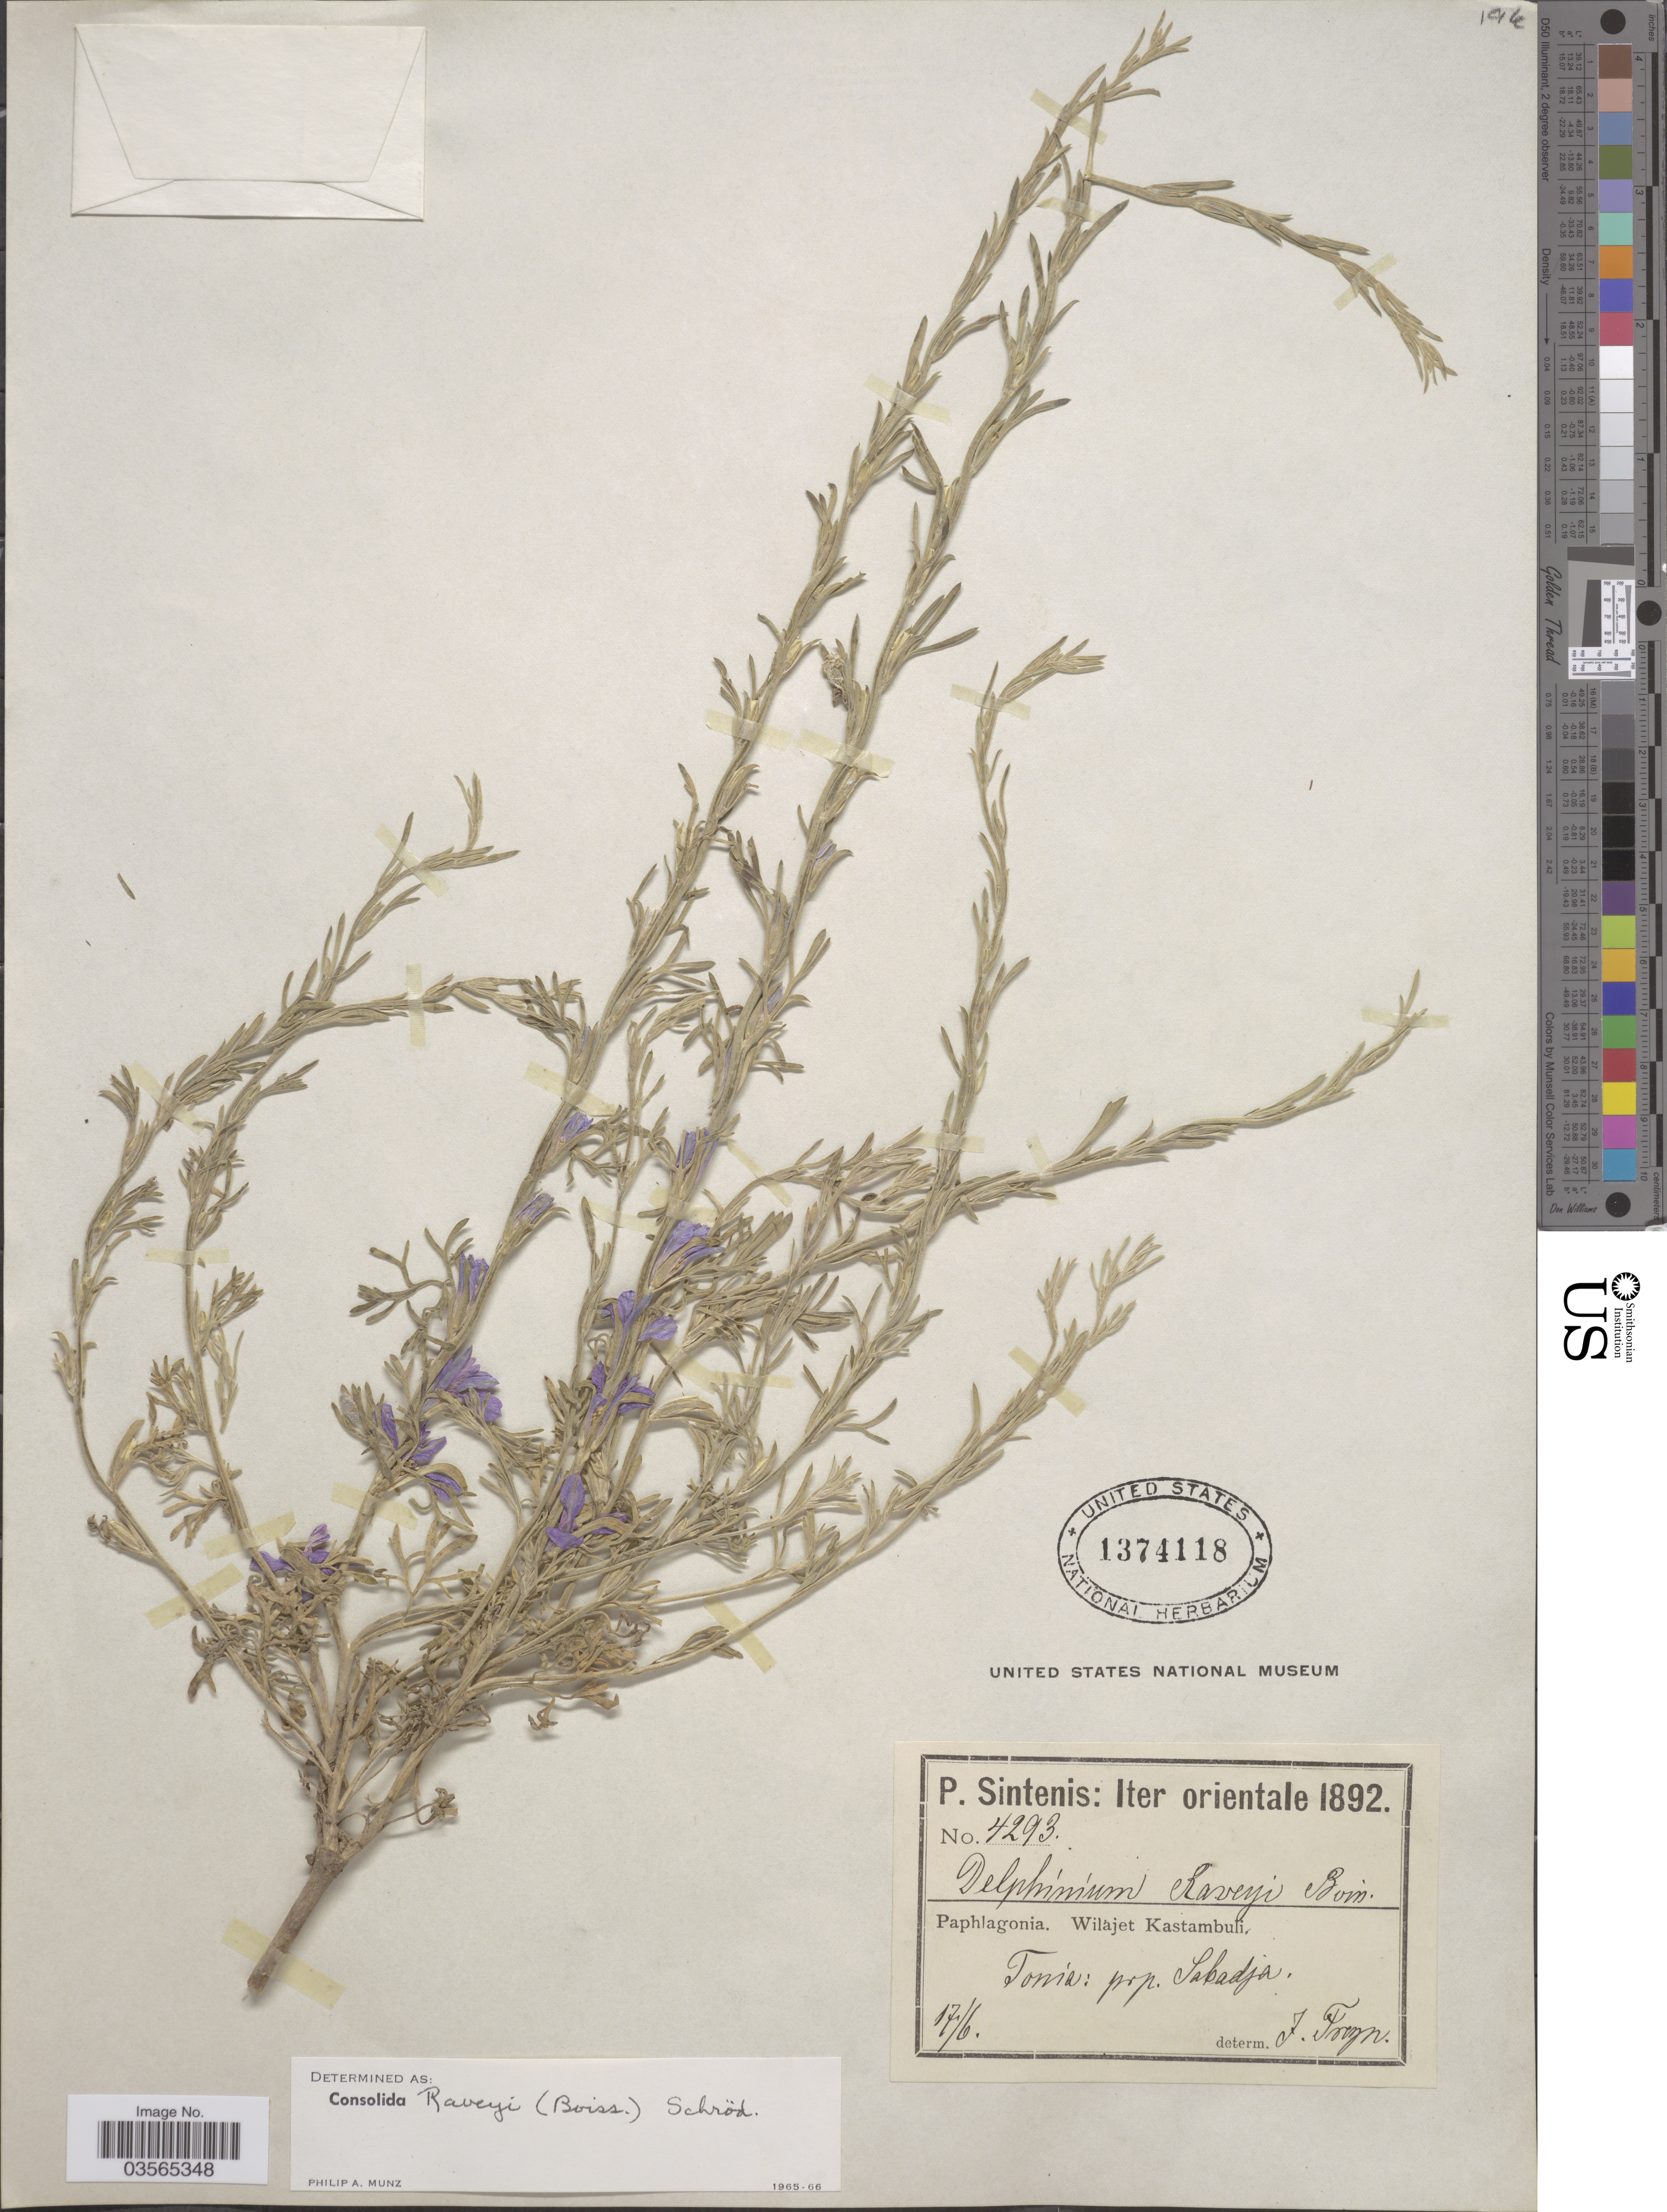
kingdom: Plantae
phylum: Tracheophyta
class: Magnoliopsida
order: Ranunculales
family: Ranunculaceae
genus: Delphinium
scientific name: Delphinium raveyi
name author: Boiss.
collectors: P. Sintenis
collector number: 4293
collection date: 1892-06-17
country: Turkey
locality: Iter orientale. Paphlagonia. Wilajet Kastambuli. Tossia: prope. Sakadja.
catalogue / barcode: US 1374118